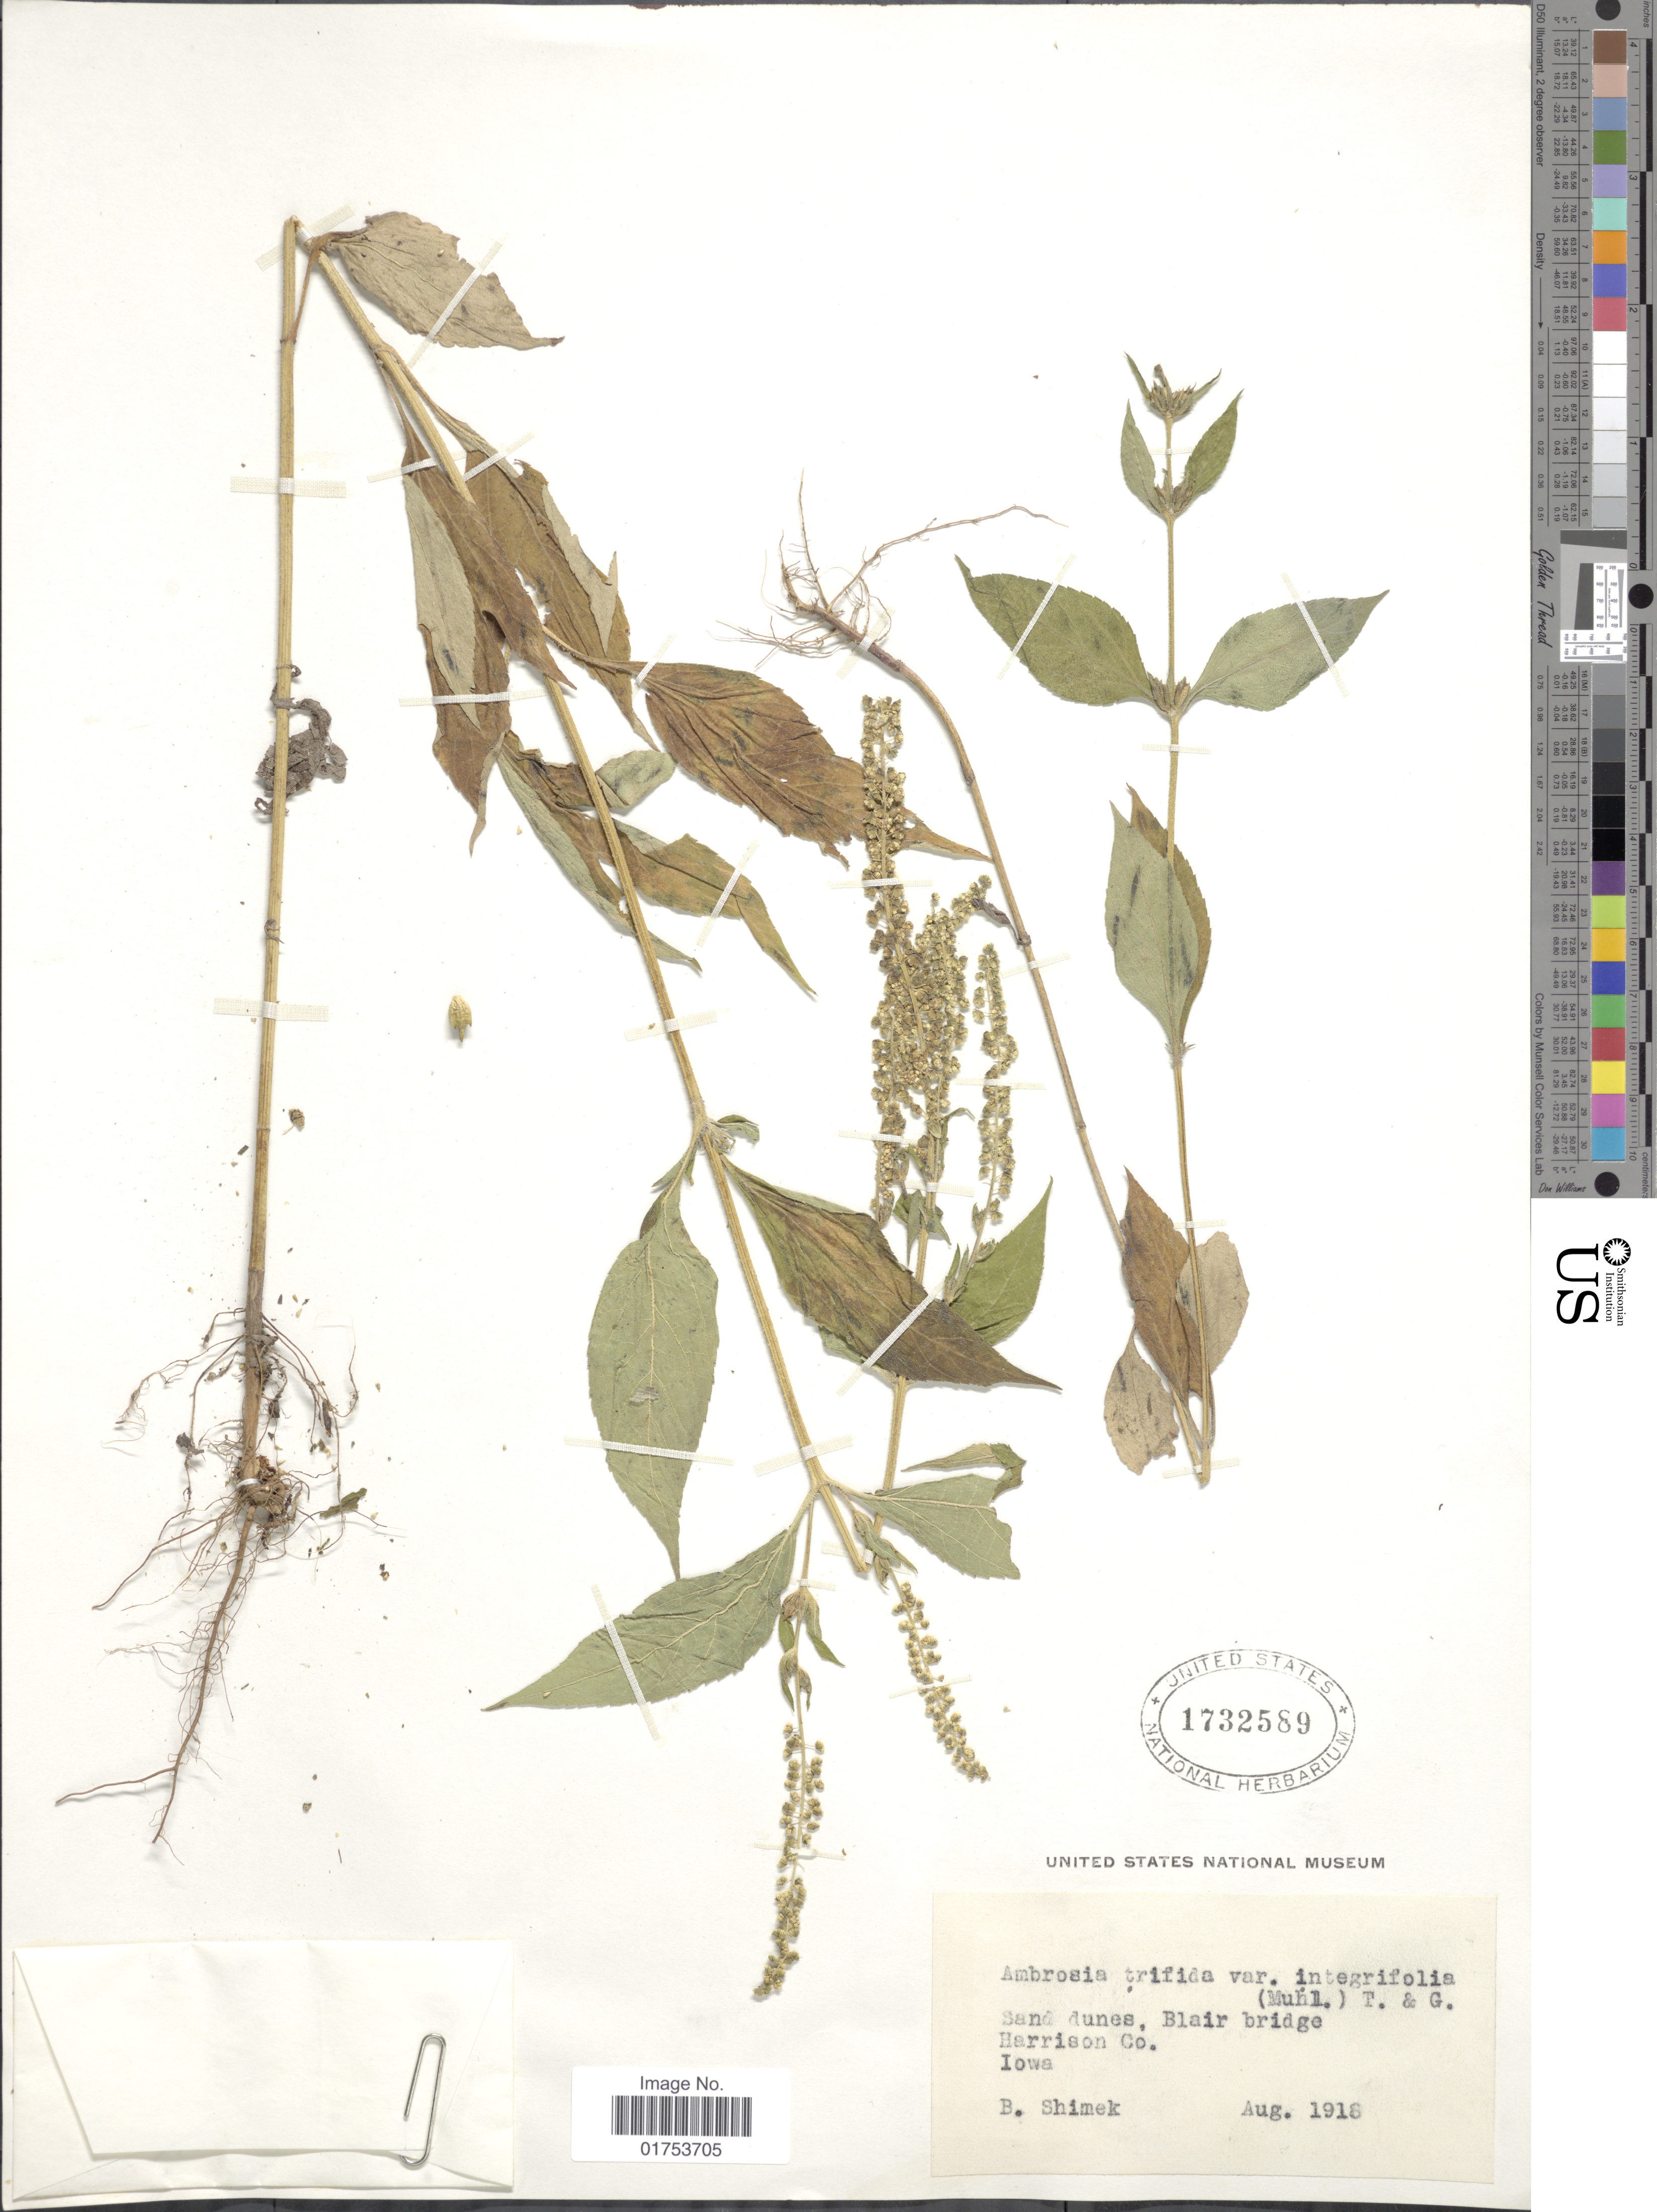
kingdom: Plantae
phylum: Tracheophyta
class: Magnoliopsida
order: Asterales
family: Asteraceae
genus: Ambrosia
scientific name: Ambrosia trifida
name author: L.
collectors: B. Shimek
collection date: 1918-08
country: United States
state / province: Iowa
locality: Blair bridge, Harrison Co.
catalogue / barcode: US 1732589